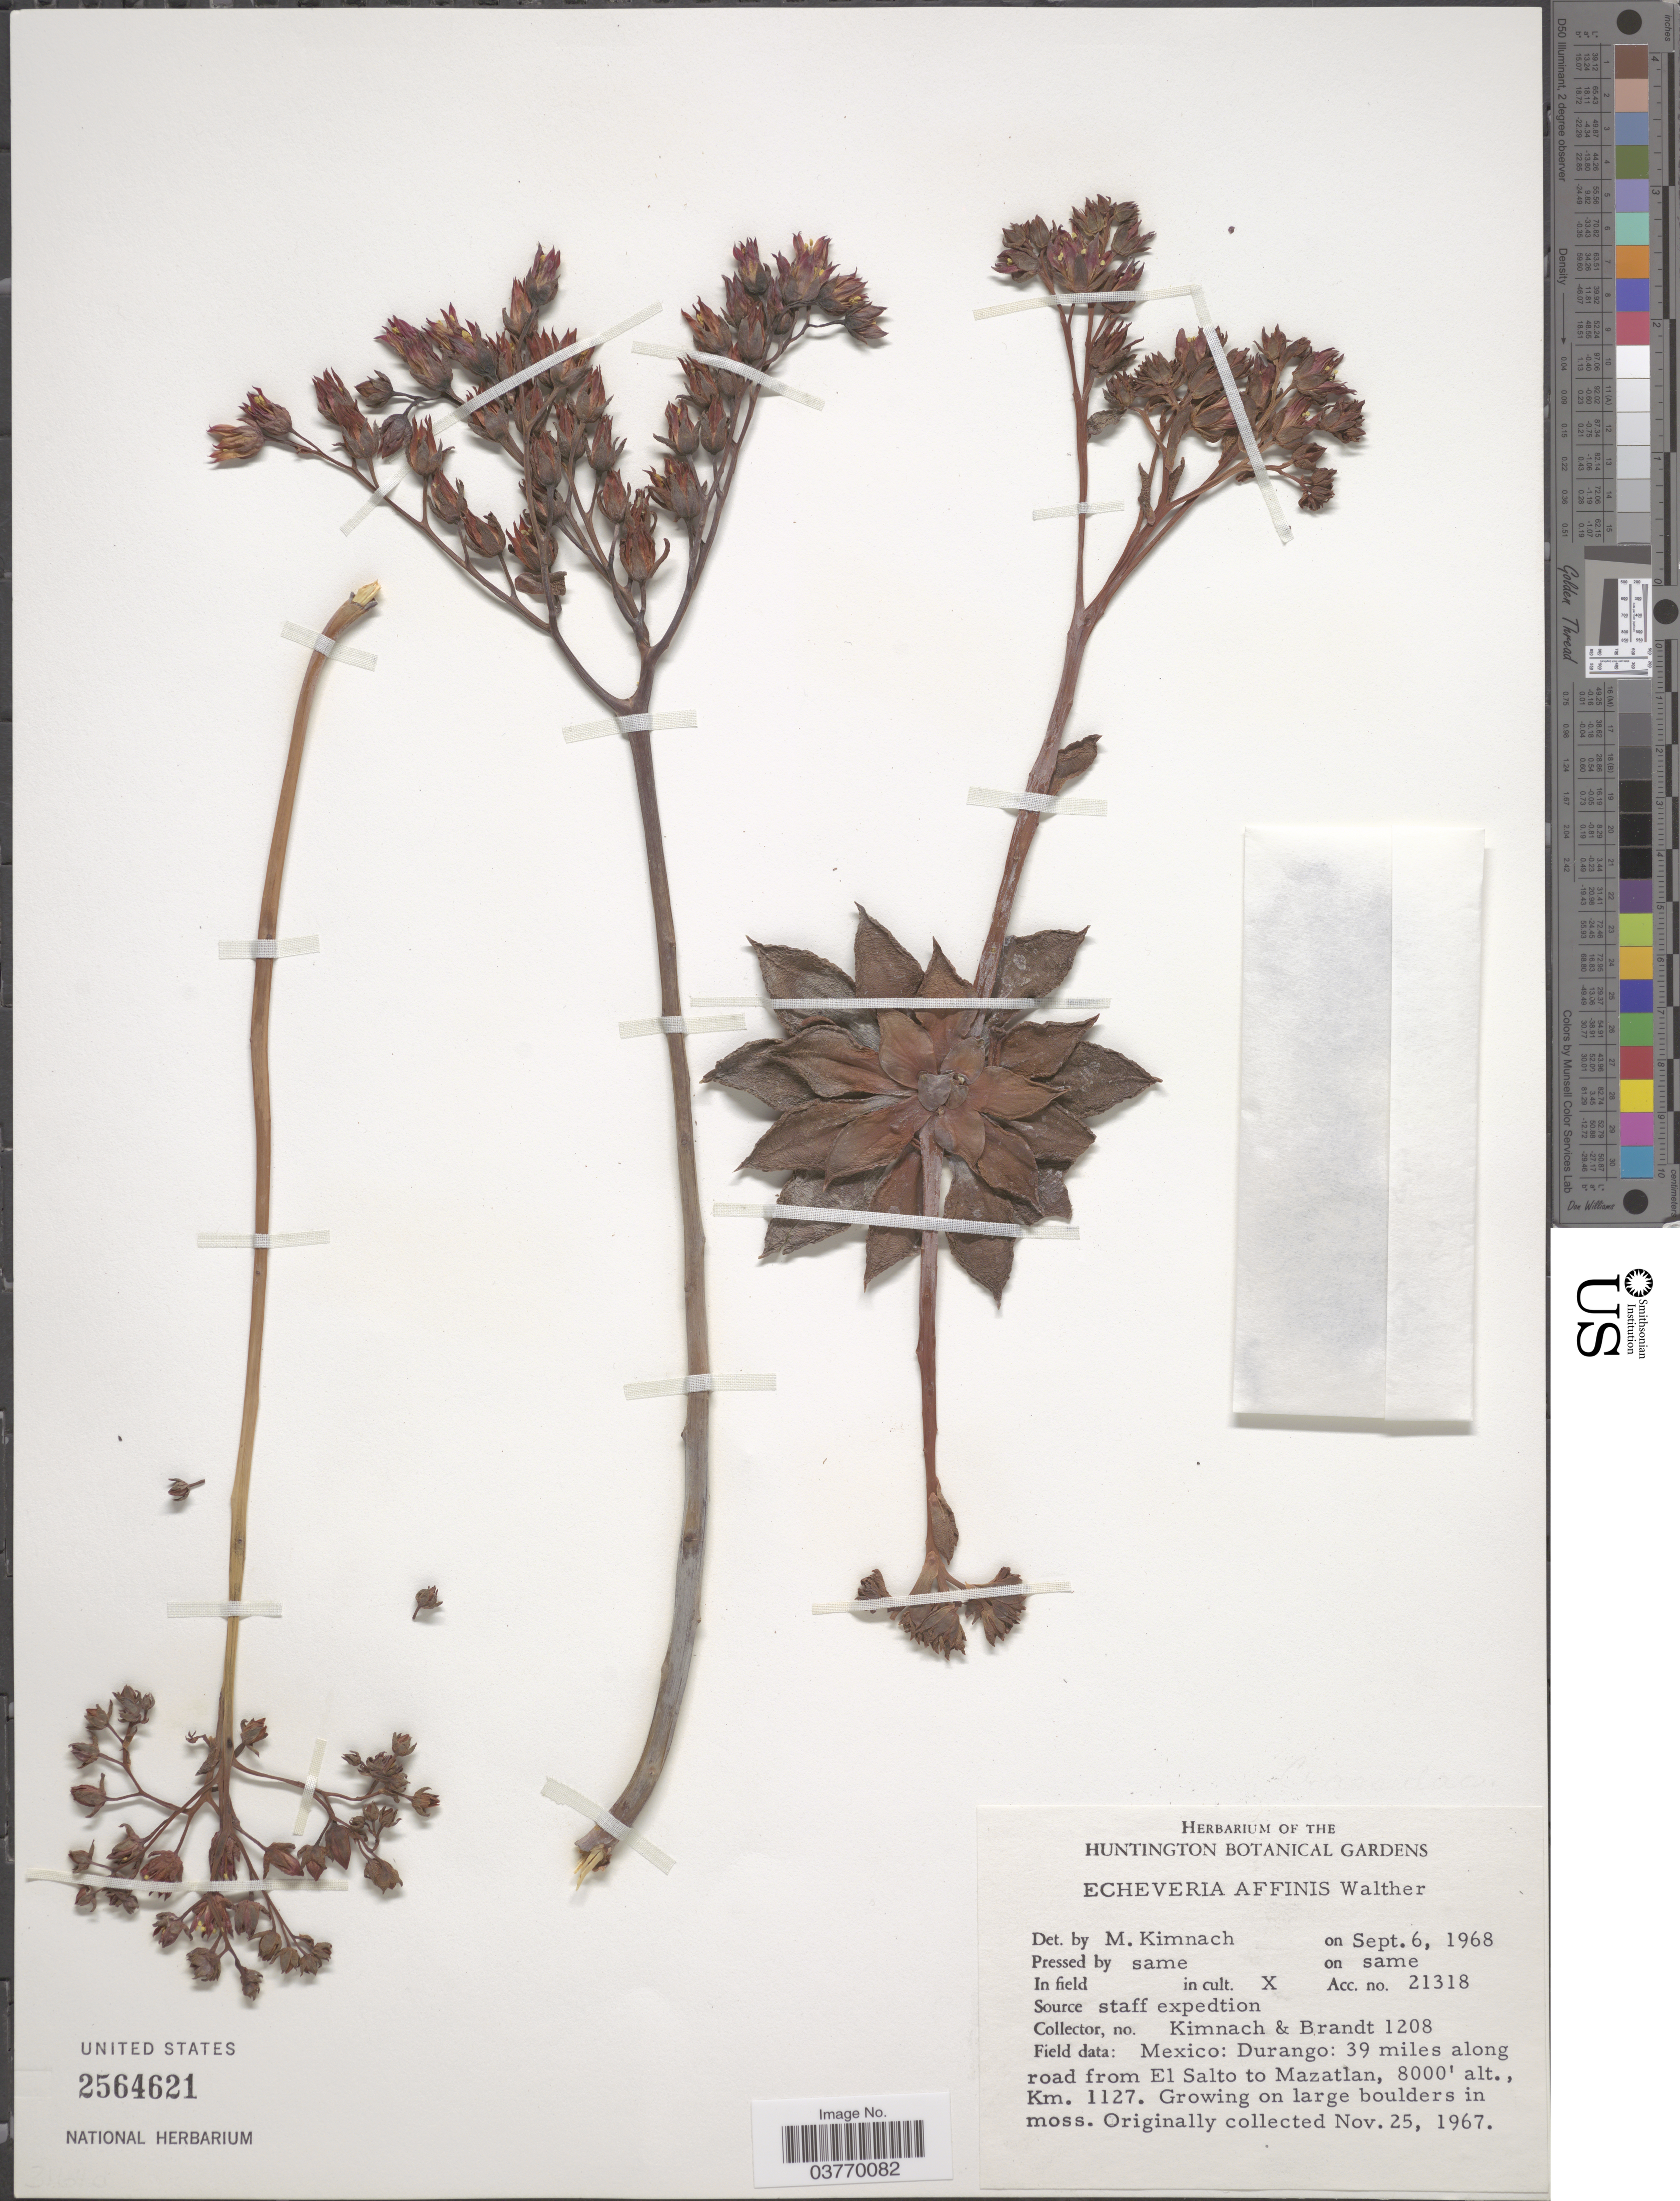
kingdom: Plantae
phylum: Tracheophyta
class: Magnoliopsida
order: Saxifragales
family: Crassulaceae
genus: Echeveria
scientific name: Echeveria affinis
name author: E. Walther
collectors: -. Kimnach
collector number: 1208?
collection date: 1968-09-06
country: United States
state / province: California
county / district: Los Angeles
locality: Huntington Botanical Gardens.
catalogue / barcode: US 2564621